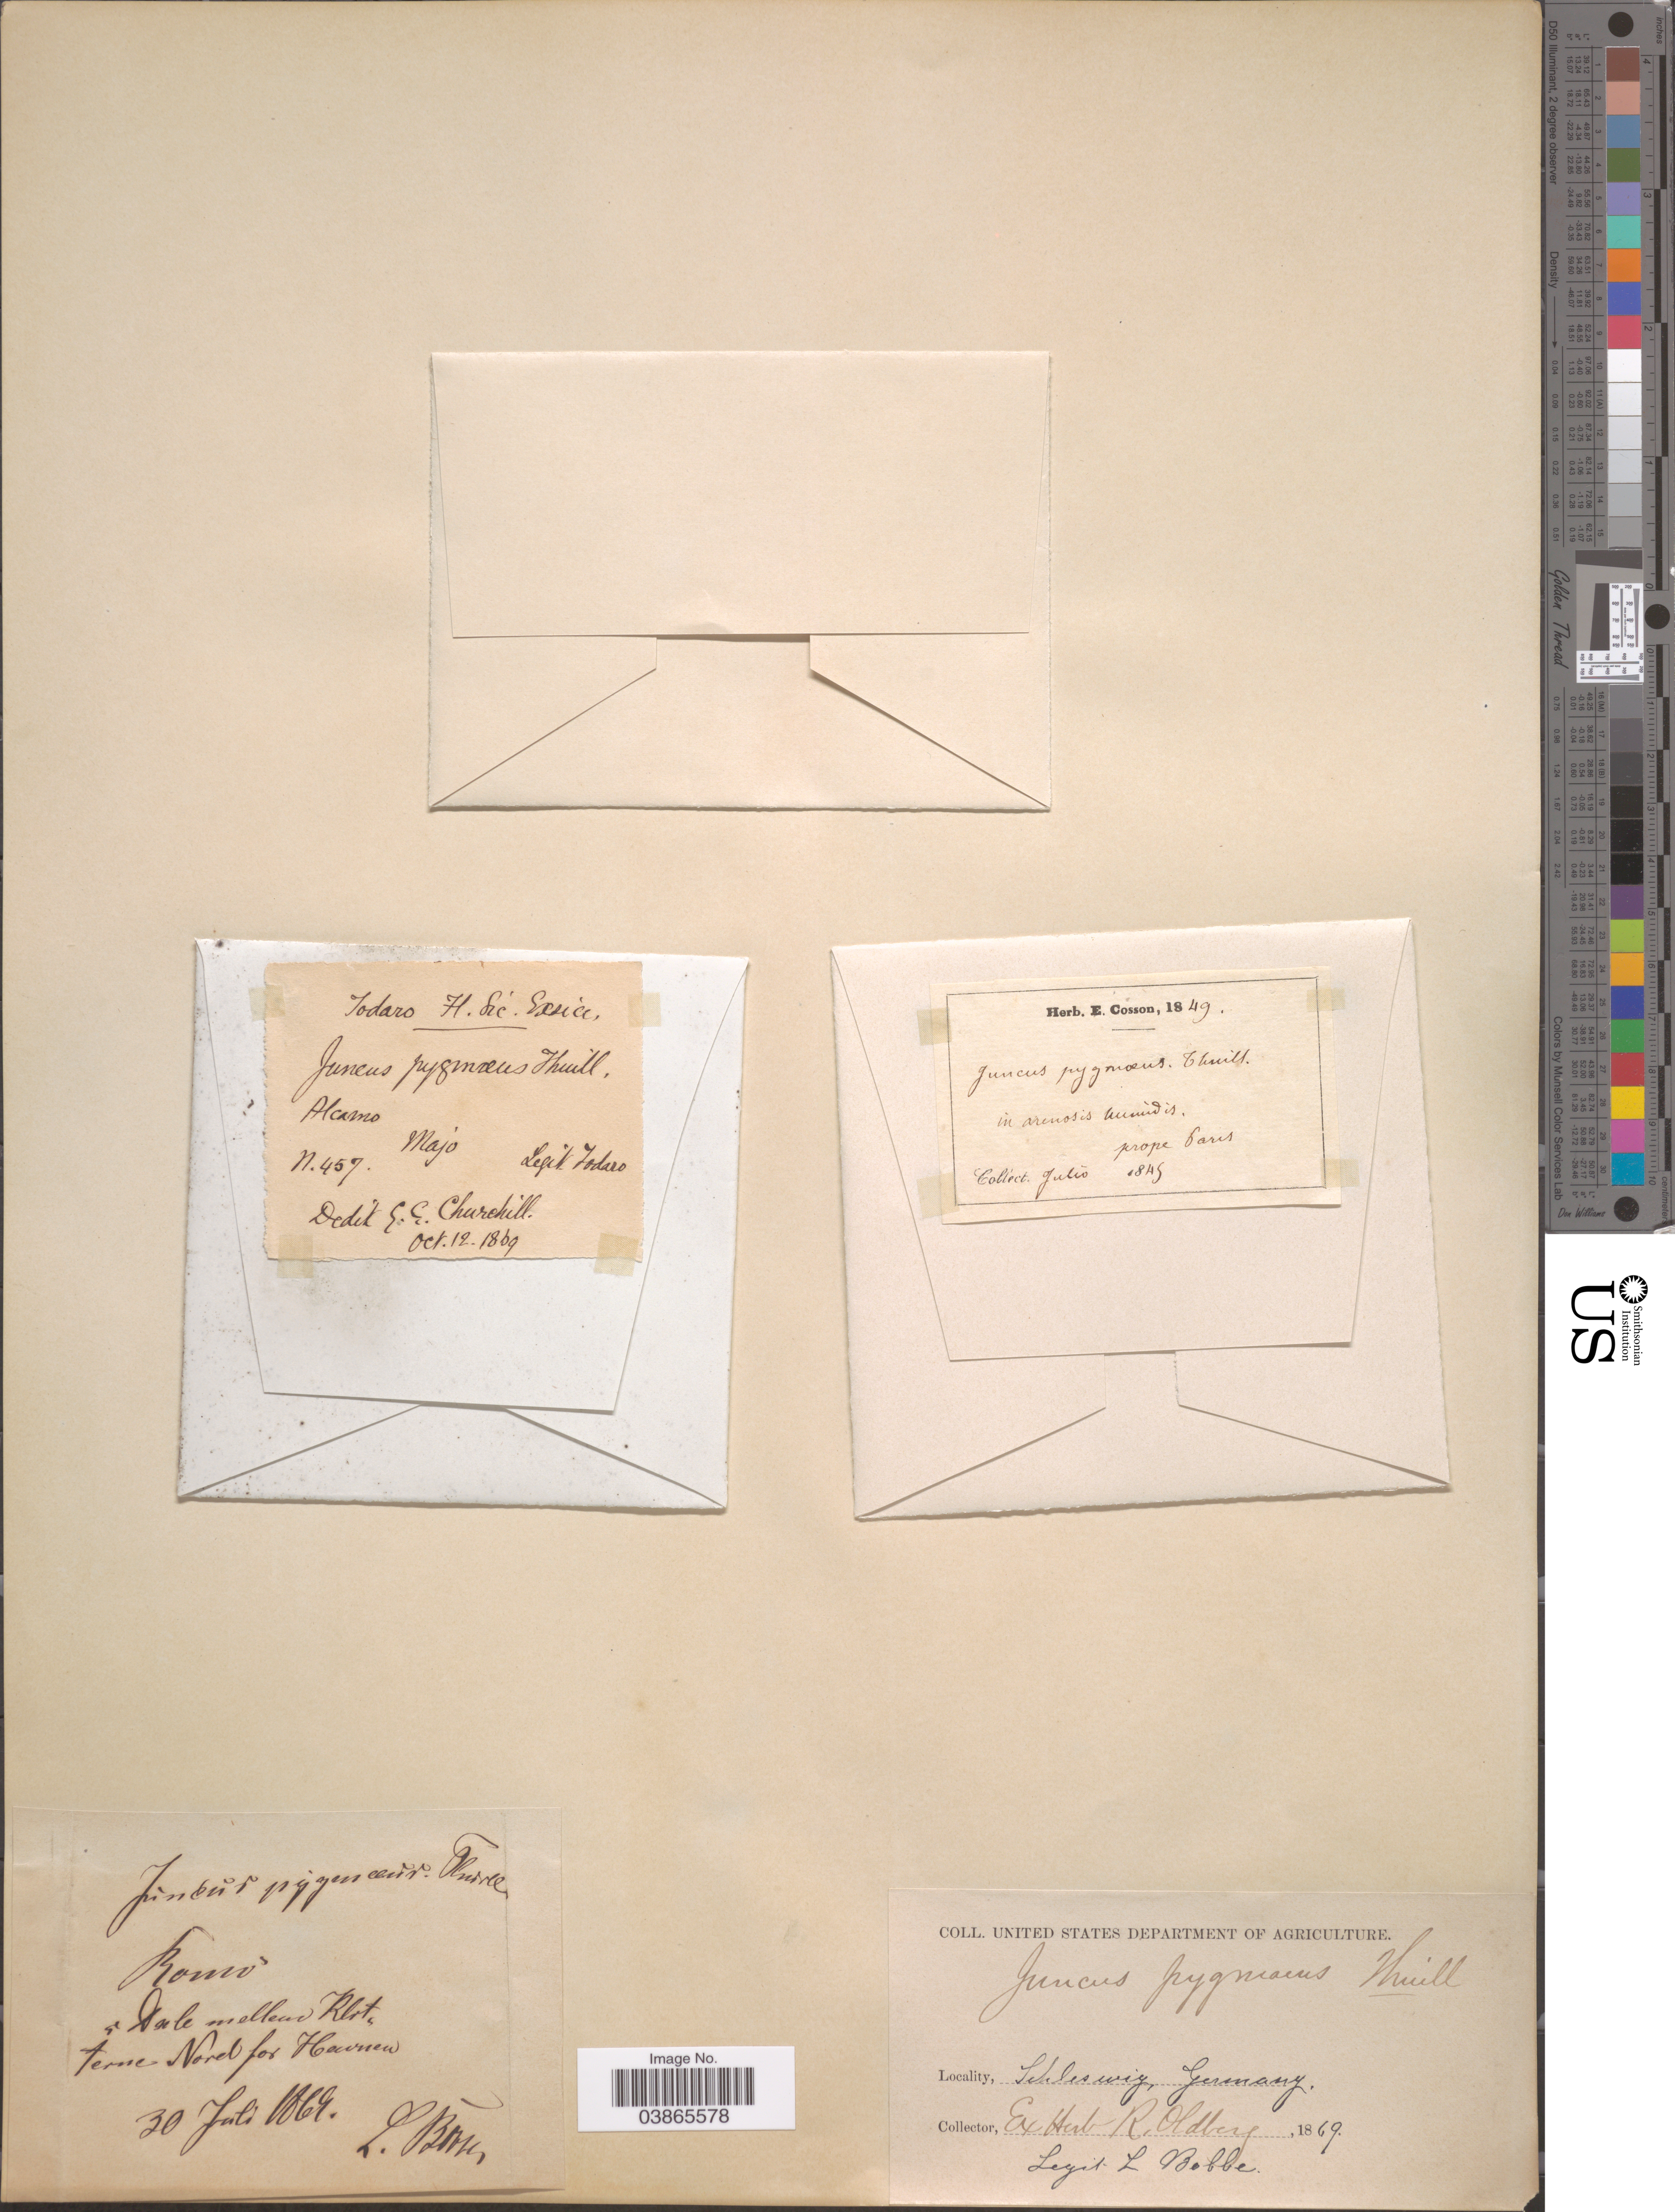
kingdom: Plantae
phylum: Tracheophyta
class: Liliopsida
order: Poales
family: Juncaceae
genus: Juncus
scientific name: Juncus pygmaeus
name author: Rich. ex Thuill.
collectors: Todaro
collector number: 457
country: Italy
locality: Alcamo.